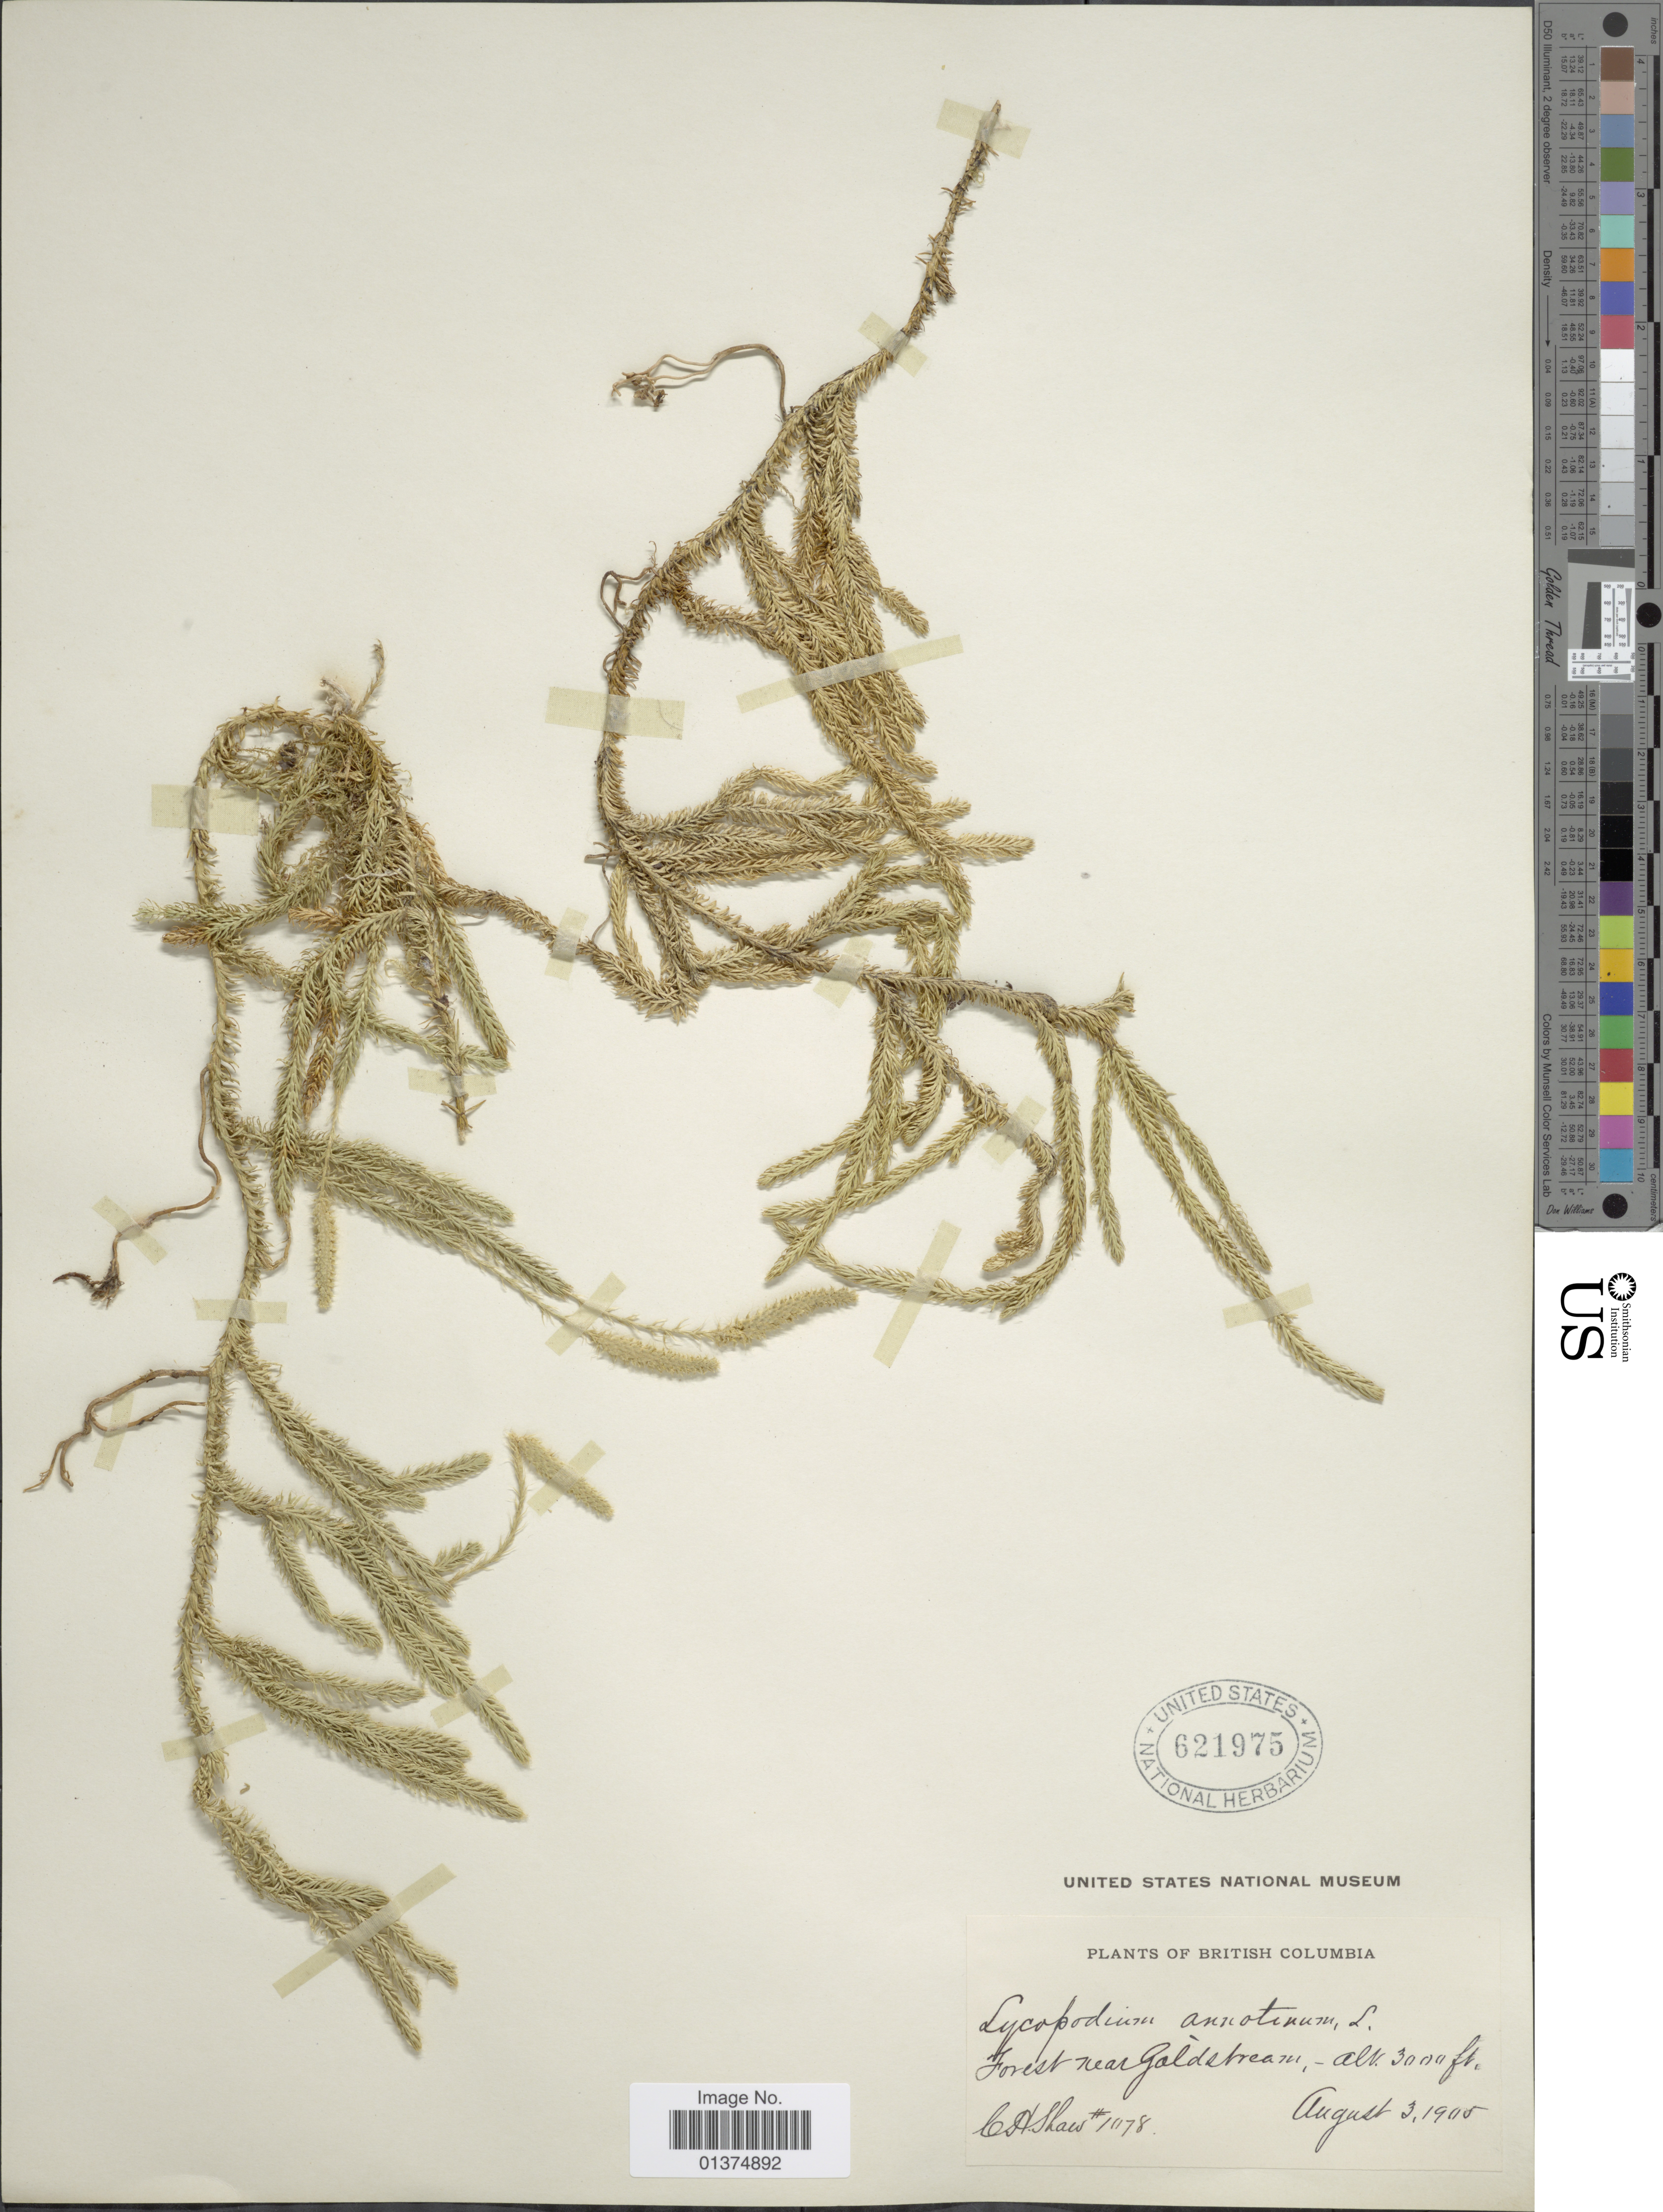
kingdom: Plantae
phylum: Tracheophyta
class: Lycopodiopsida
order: Lycopodiales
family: Lycopodiaceae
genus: Lycopodium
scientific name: Lycopodium lagopus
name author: Zinserl. ex Kuzen.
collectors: C. H. Shaw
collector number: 11178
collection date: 1905-08-02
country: Canada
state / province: British Columbia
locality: Forest near Goldstream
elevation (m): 914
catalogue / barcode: US 621975